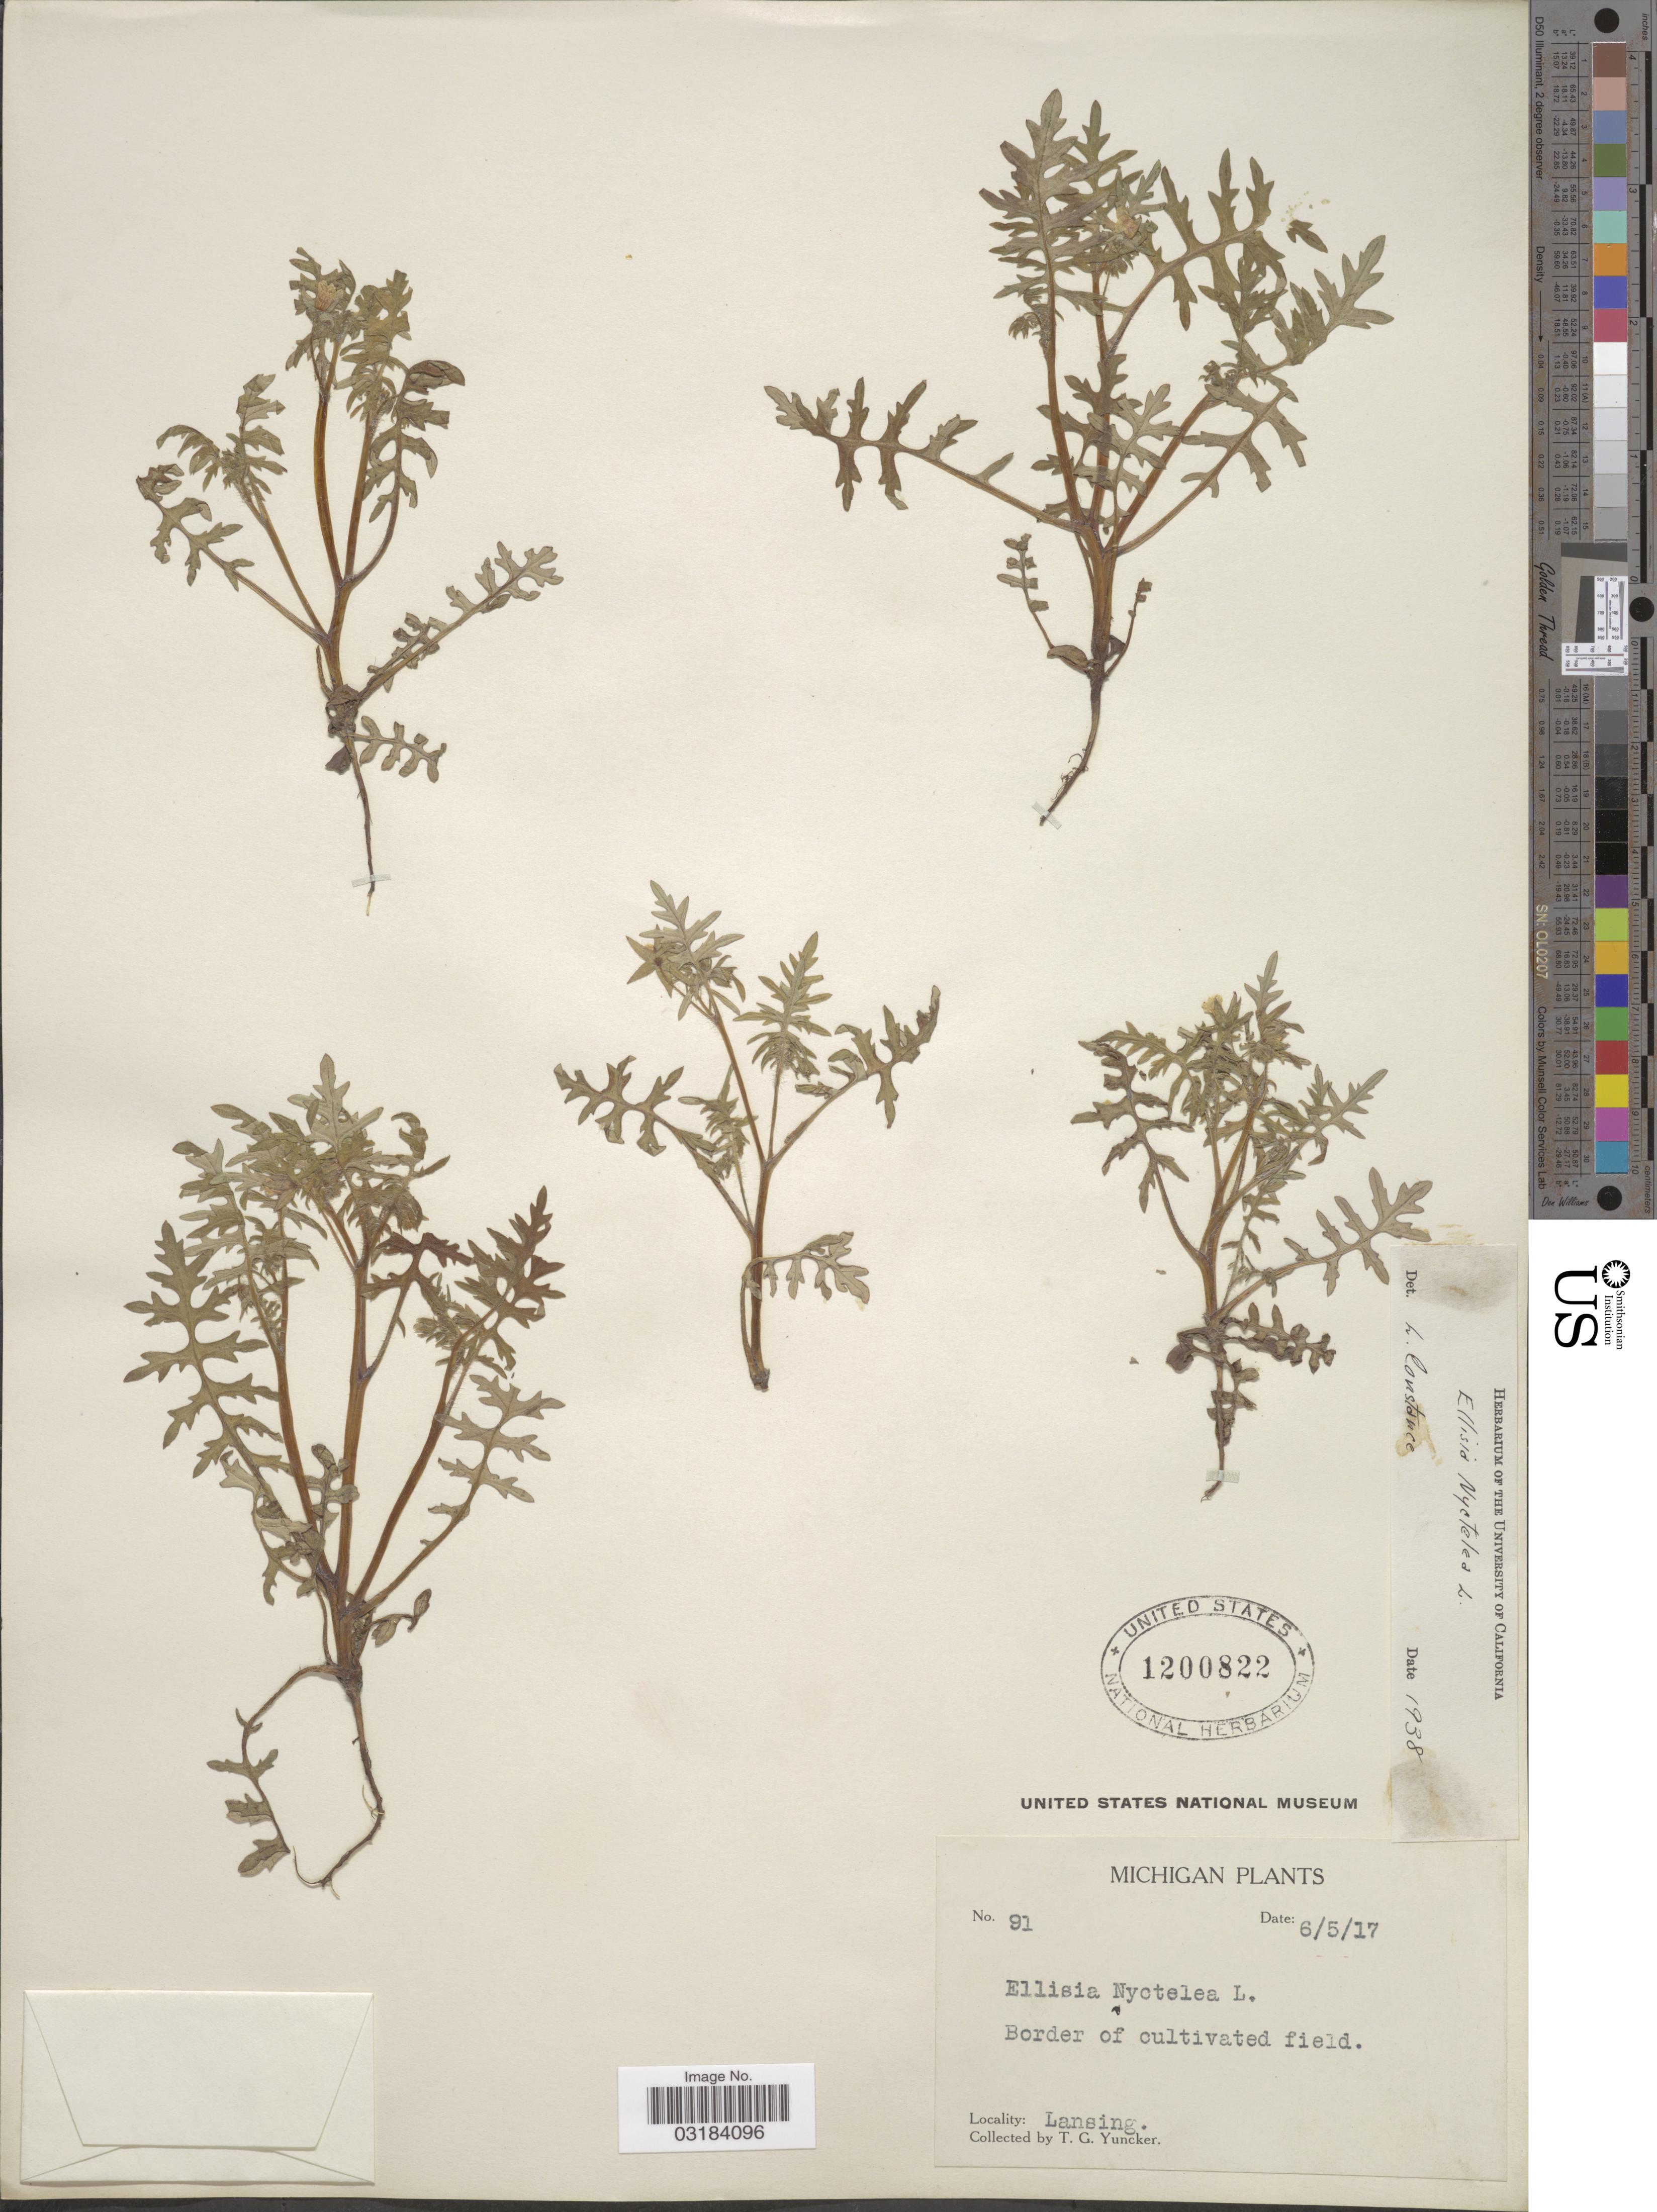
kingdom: Plantae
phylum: Tracheophyta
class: Magnoliopsida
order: Boraginales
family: Hydrophyllaceae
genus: Ellisia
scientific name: Ellisia nyctelea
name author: L.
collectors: T. G. Yuncker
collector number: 91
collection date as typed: Transcribed d/m/y: 5/6/17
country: United States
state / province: Michigan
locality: Lansing.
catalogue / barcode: US 1200822